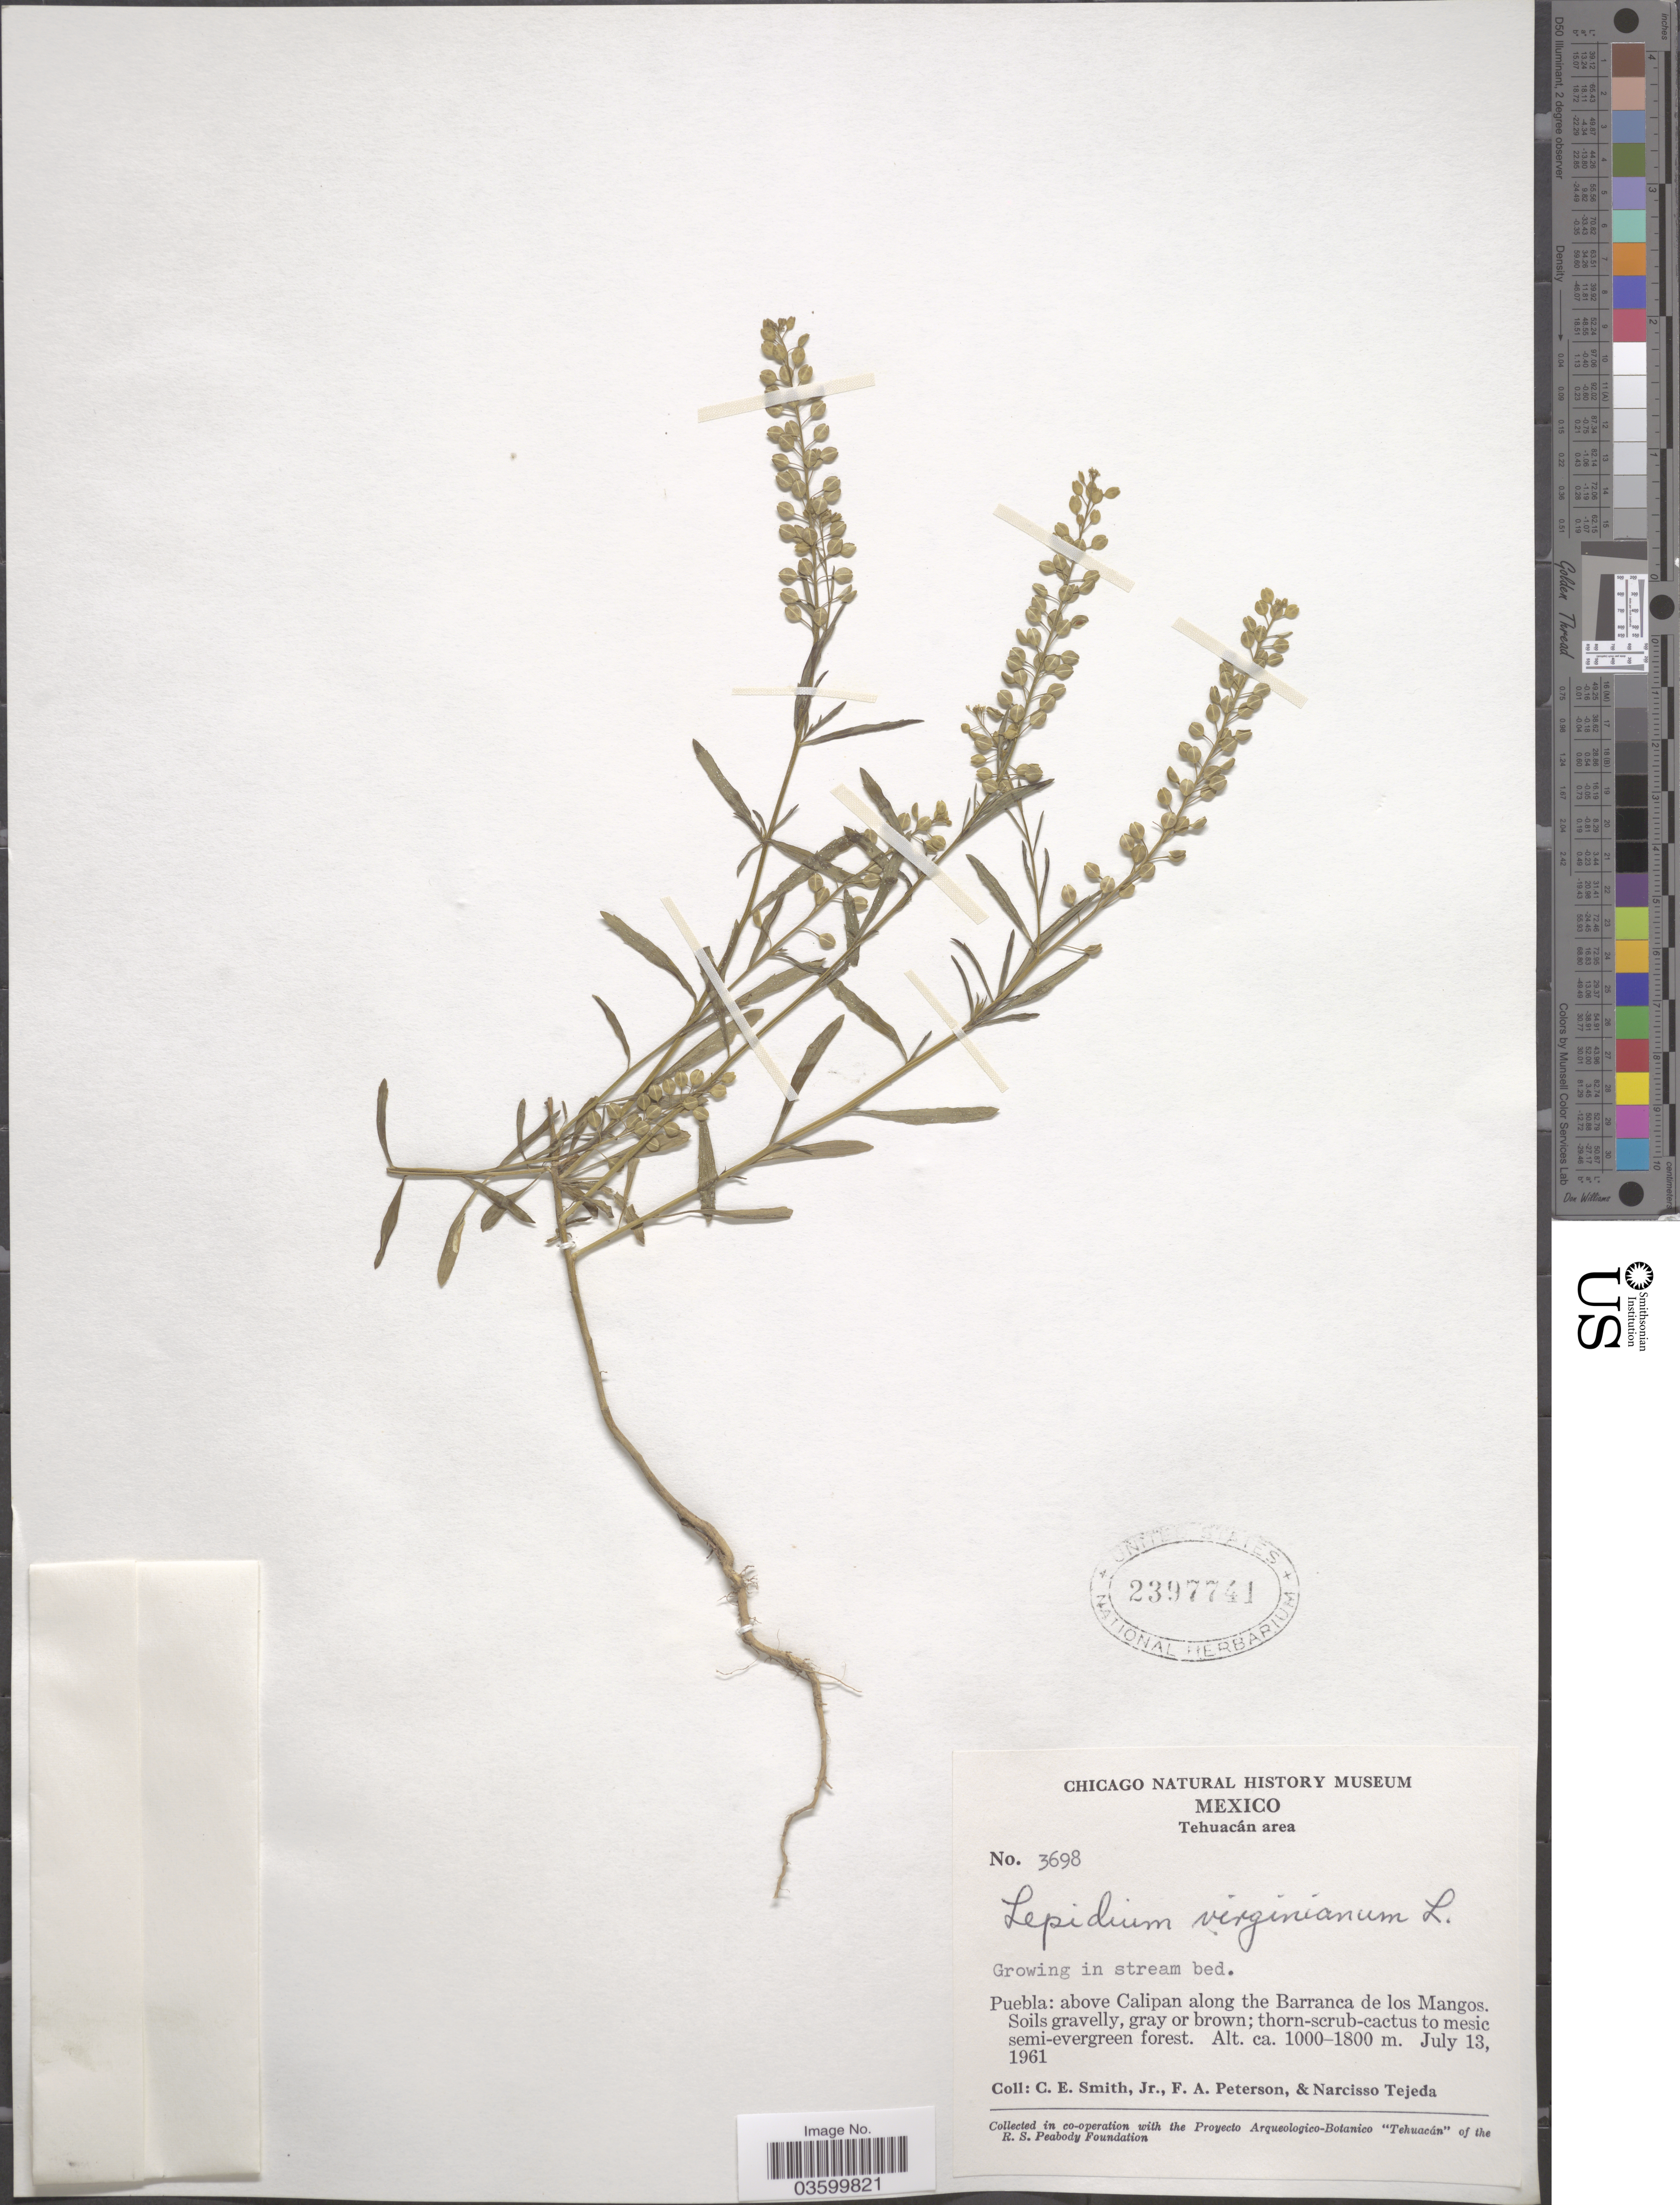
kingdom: Plantae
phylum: Tracheophyta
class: Magnoliopsida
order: Brassicales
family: Brassicaceae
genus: Lepidium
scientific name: Lepidium virginicum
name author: L.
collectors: C. E. Smith Jr., F. A. Peterson & N. Tejeda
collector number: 3698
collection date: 1961-07-13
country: Mexico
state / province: Puebla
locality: Tehuacán area. Above Calipan along the Barranca de los Mangos.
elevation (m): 1000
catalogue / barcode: US 2397741